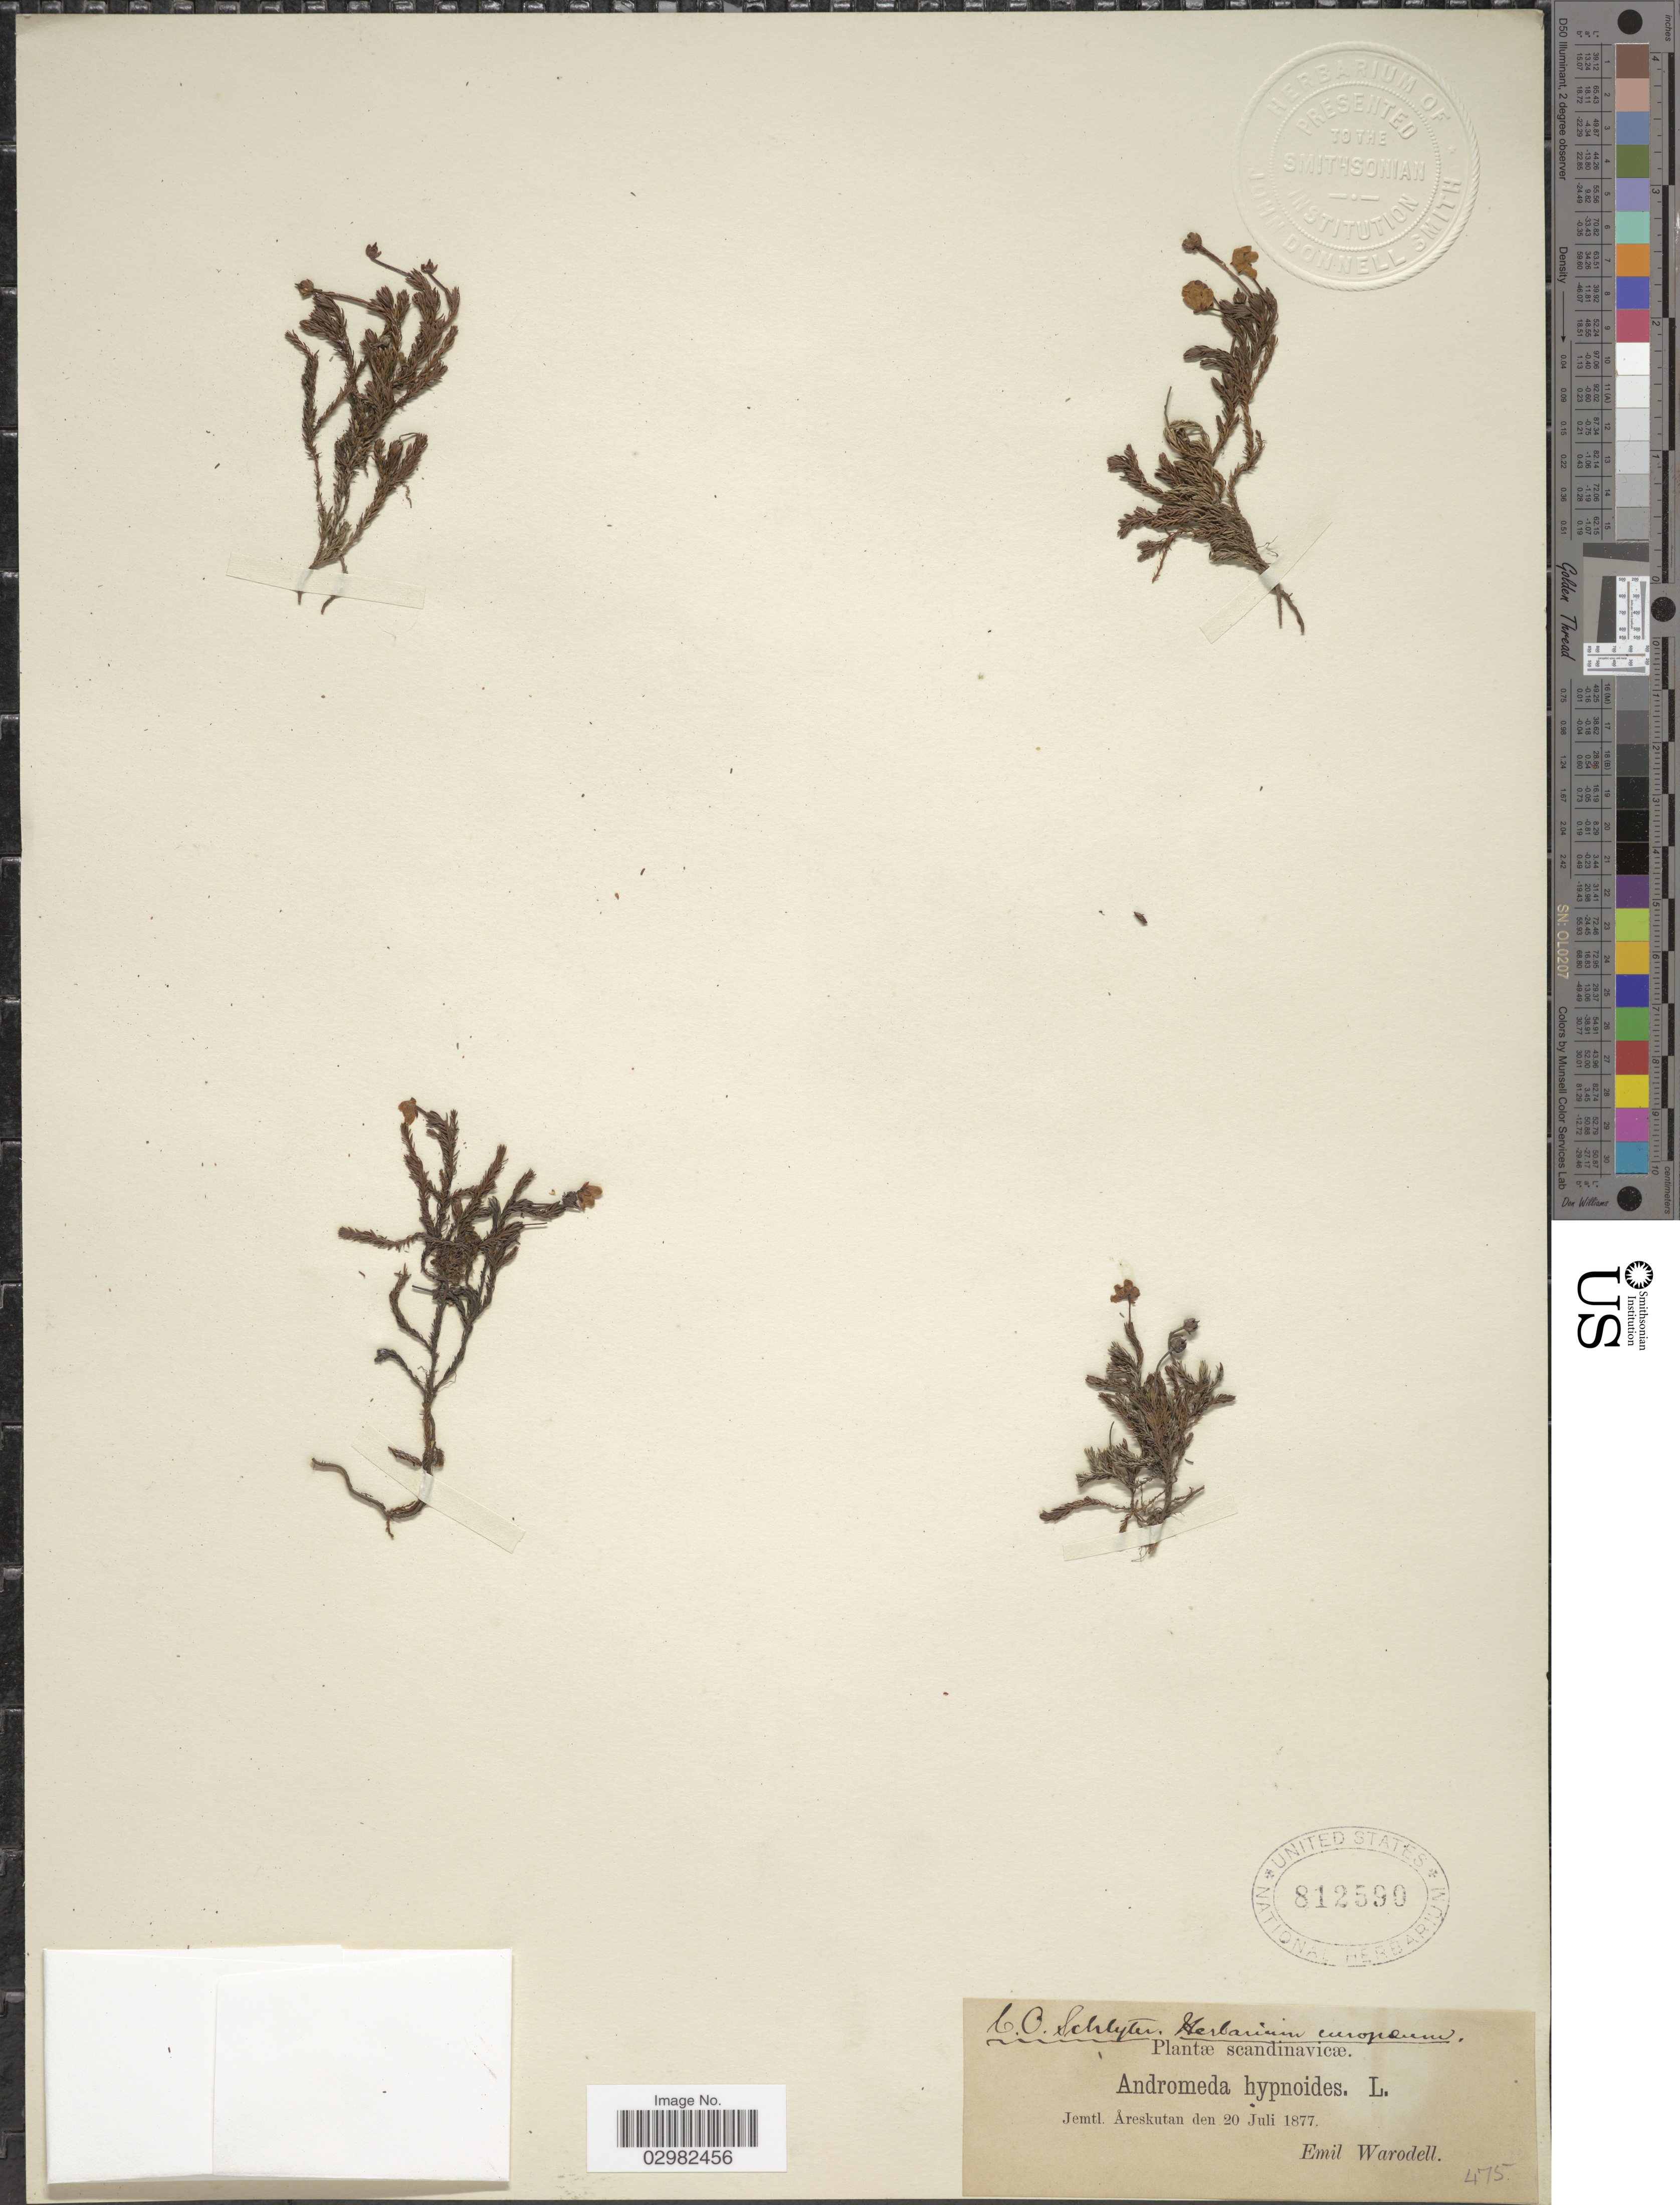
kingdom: Plantae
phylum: Tracheophyta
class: Magnoliopsida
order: Ericales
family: Ericaceae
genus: Harrimanella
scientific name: Harrimanella hypnoides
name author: (L.) Coville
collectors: E. Warodell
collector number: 475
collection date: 1877-07-20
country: Sweden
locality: Plantæ scandinavicæ, Jemtl. Areskutan.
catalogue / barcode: US 812590